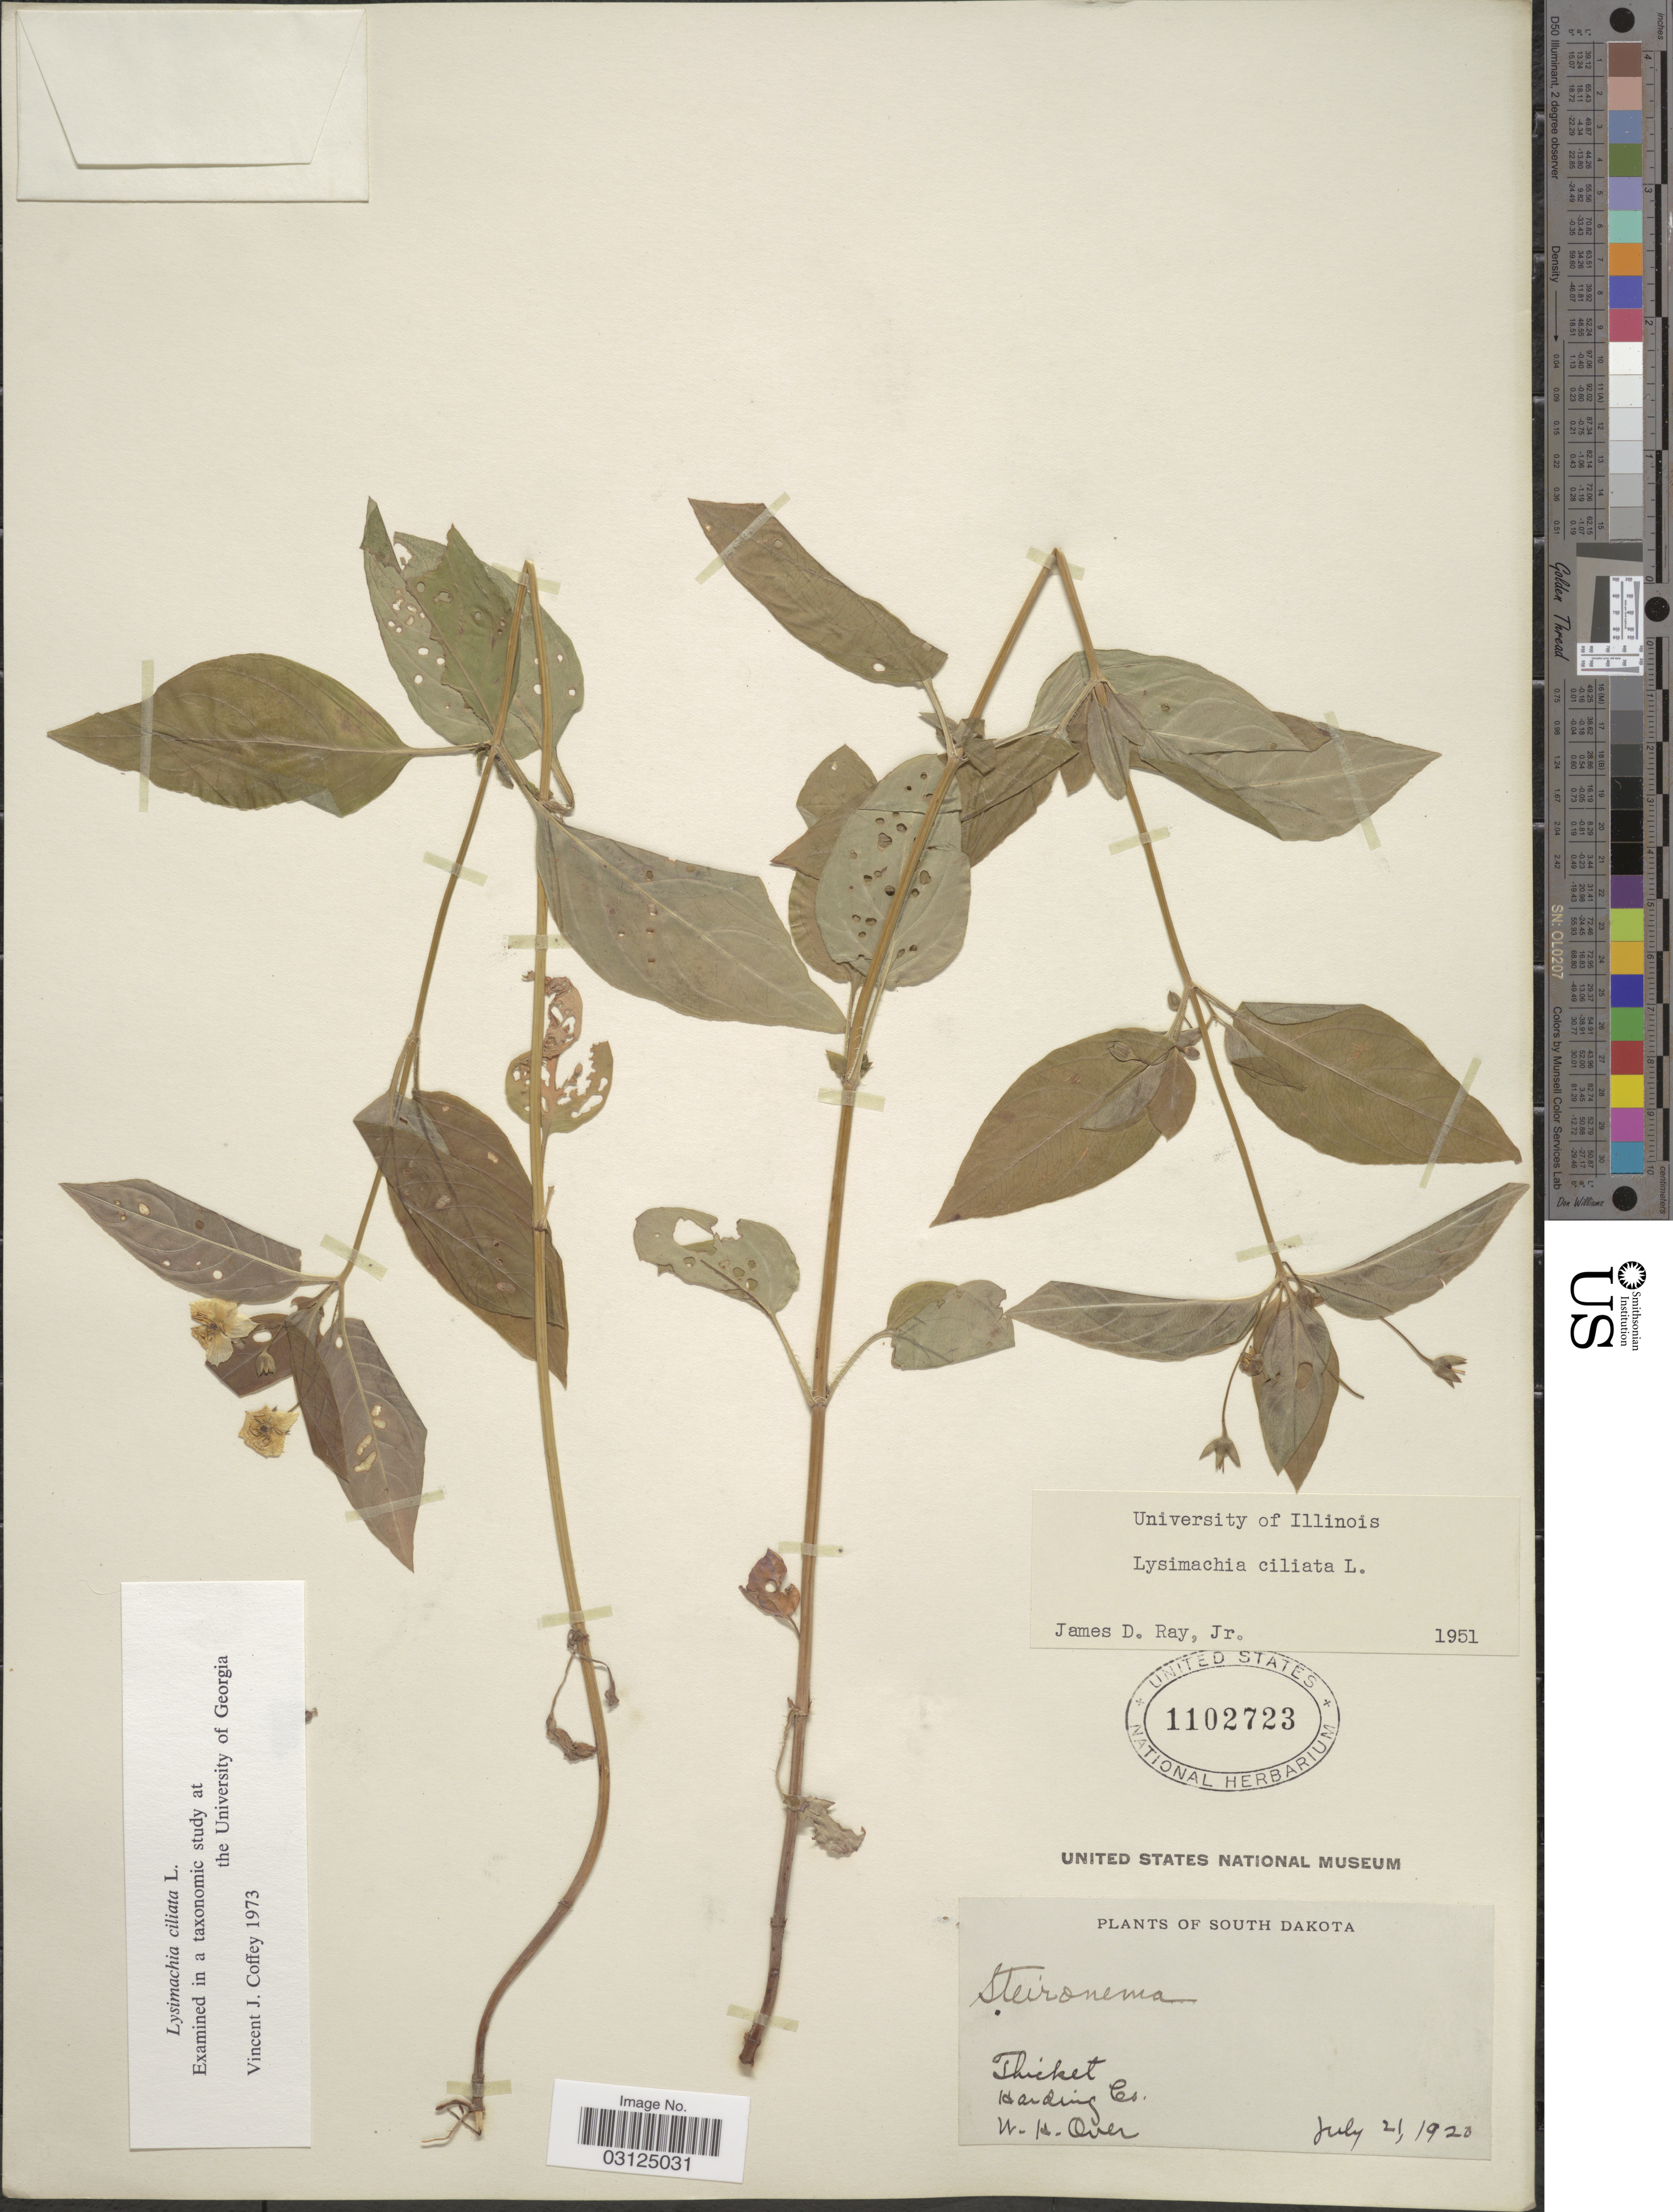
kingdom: Plantae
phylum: Tracheophyta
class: Magnoliopsida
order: Ericales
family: Primulaceae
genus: Lysimachia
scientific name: Lysimachia ciliata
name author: L.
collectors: W. Over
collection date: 1920-07-21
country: United States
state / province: South Dakota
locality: Harding Co.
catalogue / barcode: US 1102723